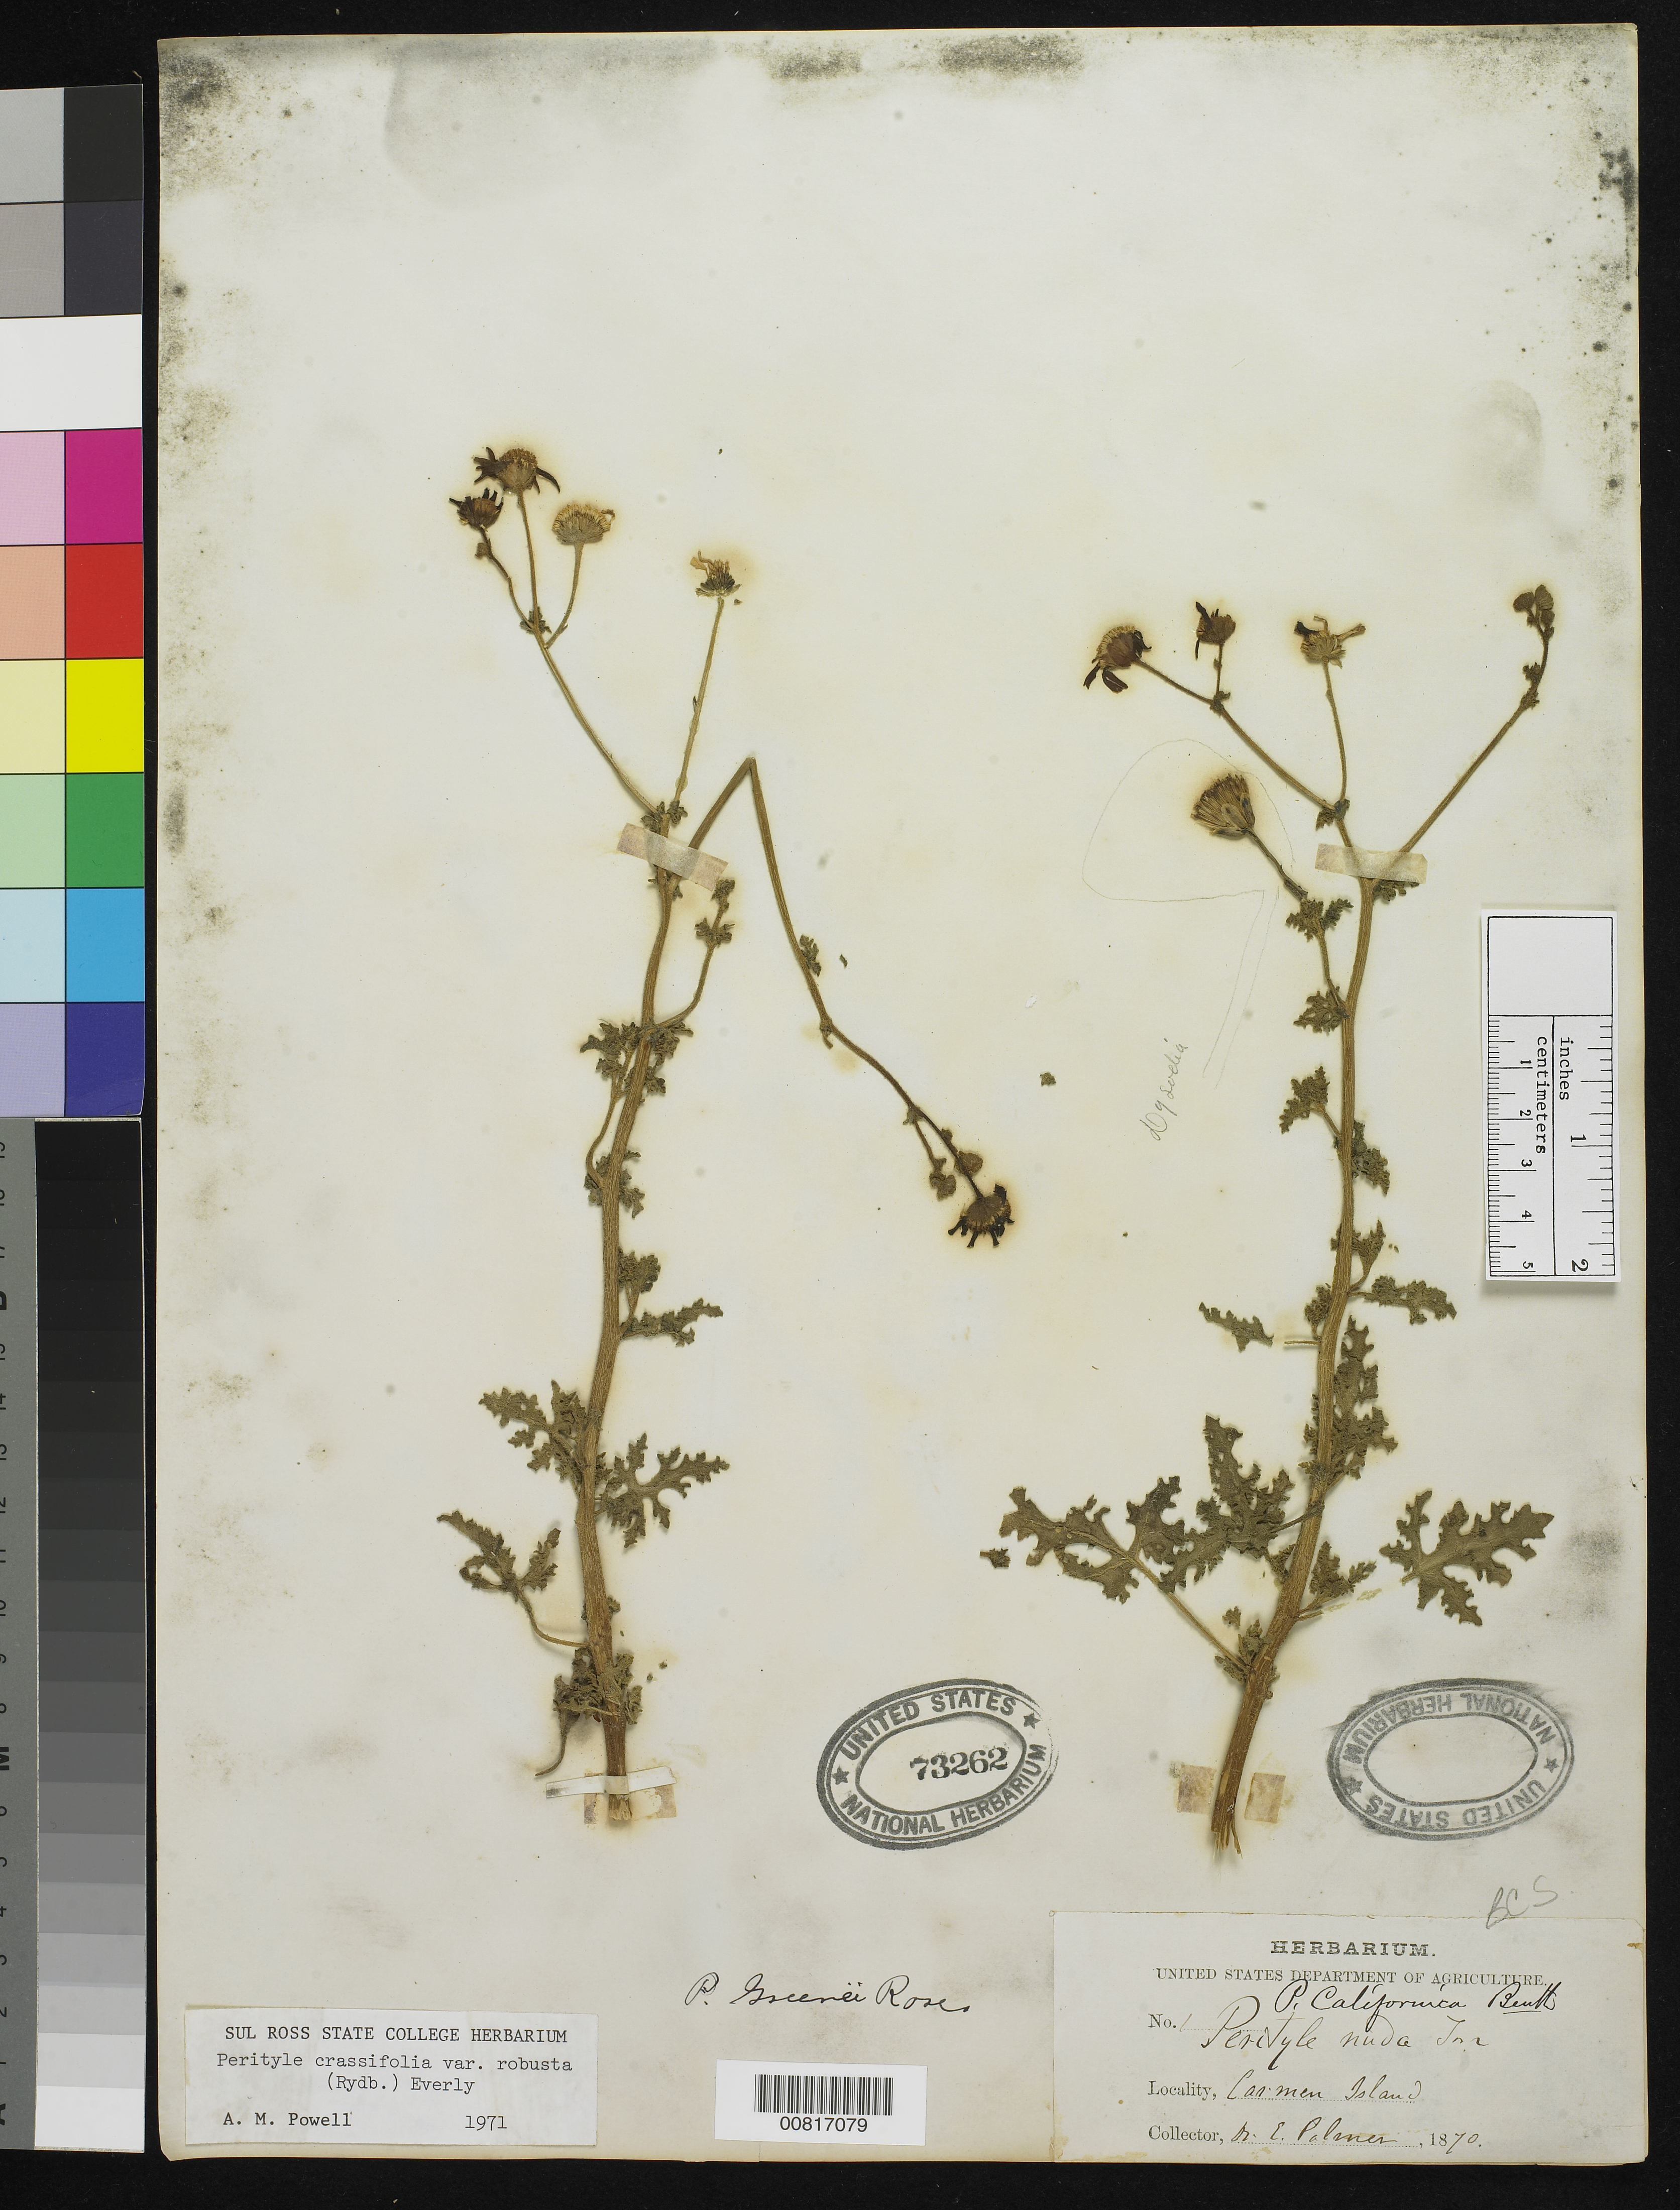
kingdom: Plantae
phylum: Tracheophyta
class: Magnoliopsida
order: Asterales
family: Asteraceae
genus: Perityle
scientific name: Perityle crassifolia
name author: Brandegee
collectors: E. Palmer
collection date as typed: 1870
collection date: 1870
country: Mexico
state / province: Baja California Sur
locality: Carmen Island, Baja California Sur.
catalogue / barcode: US 73262